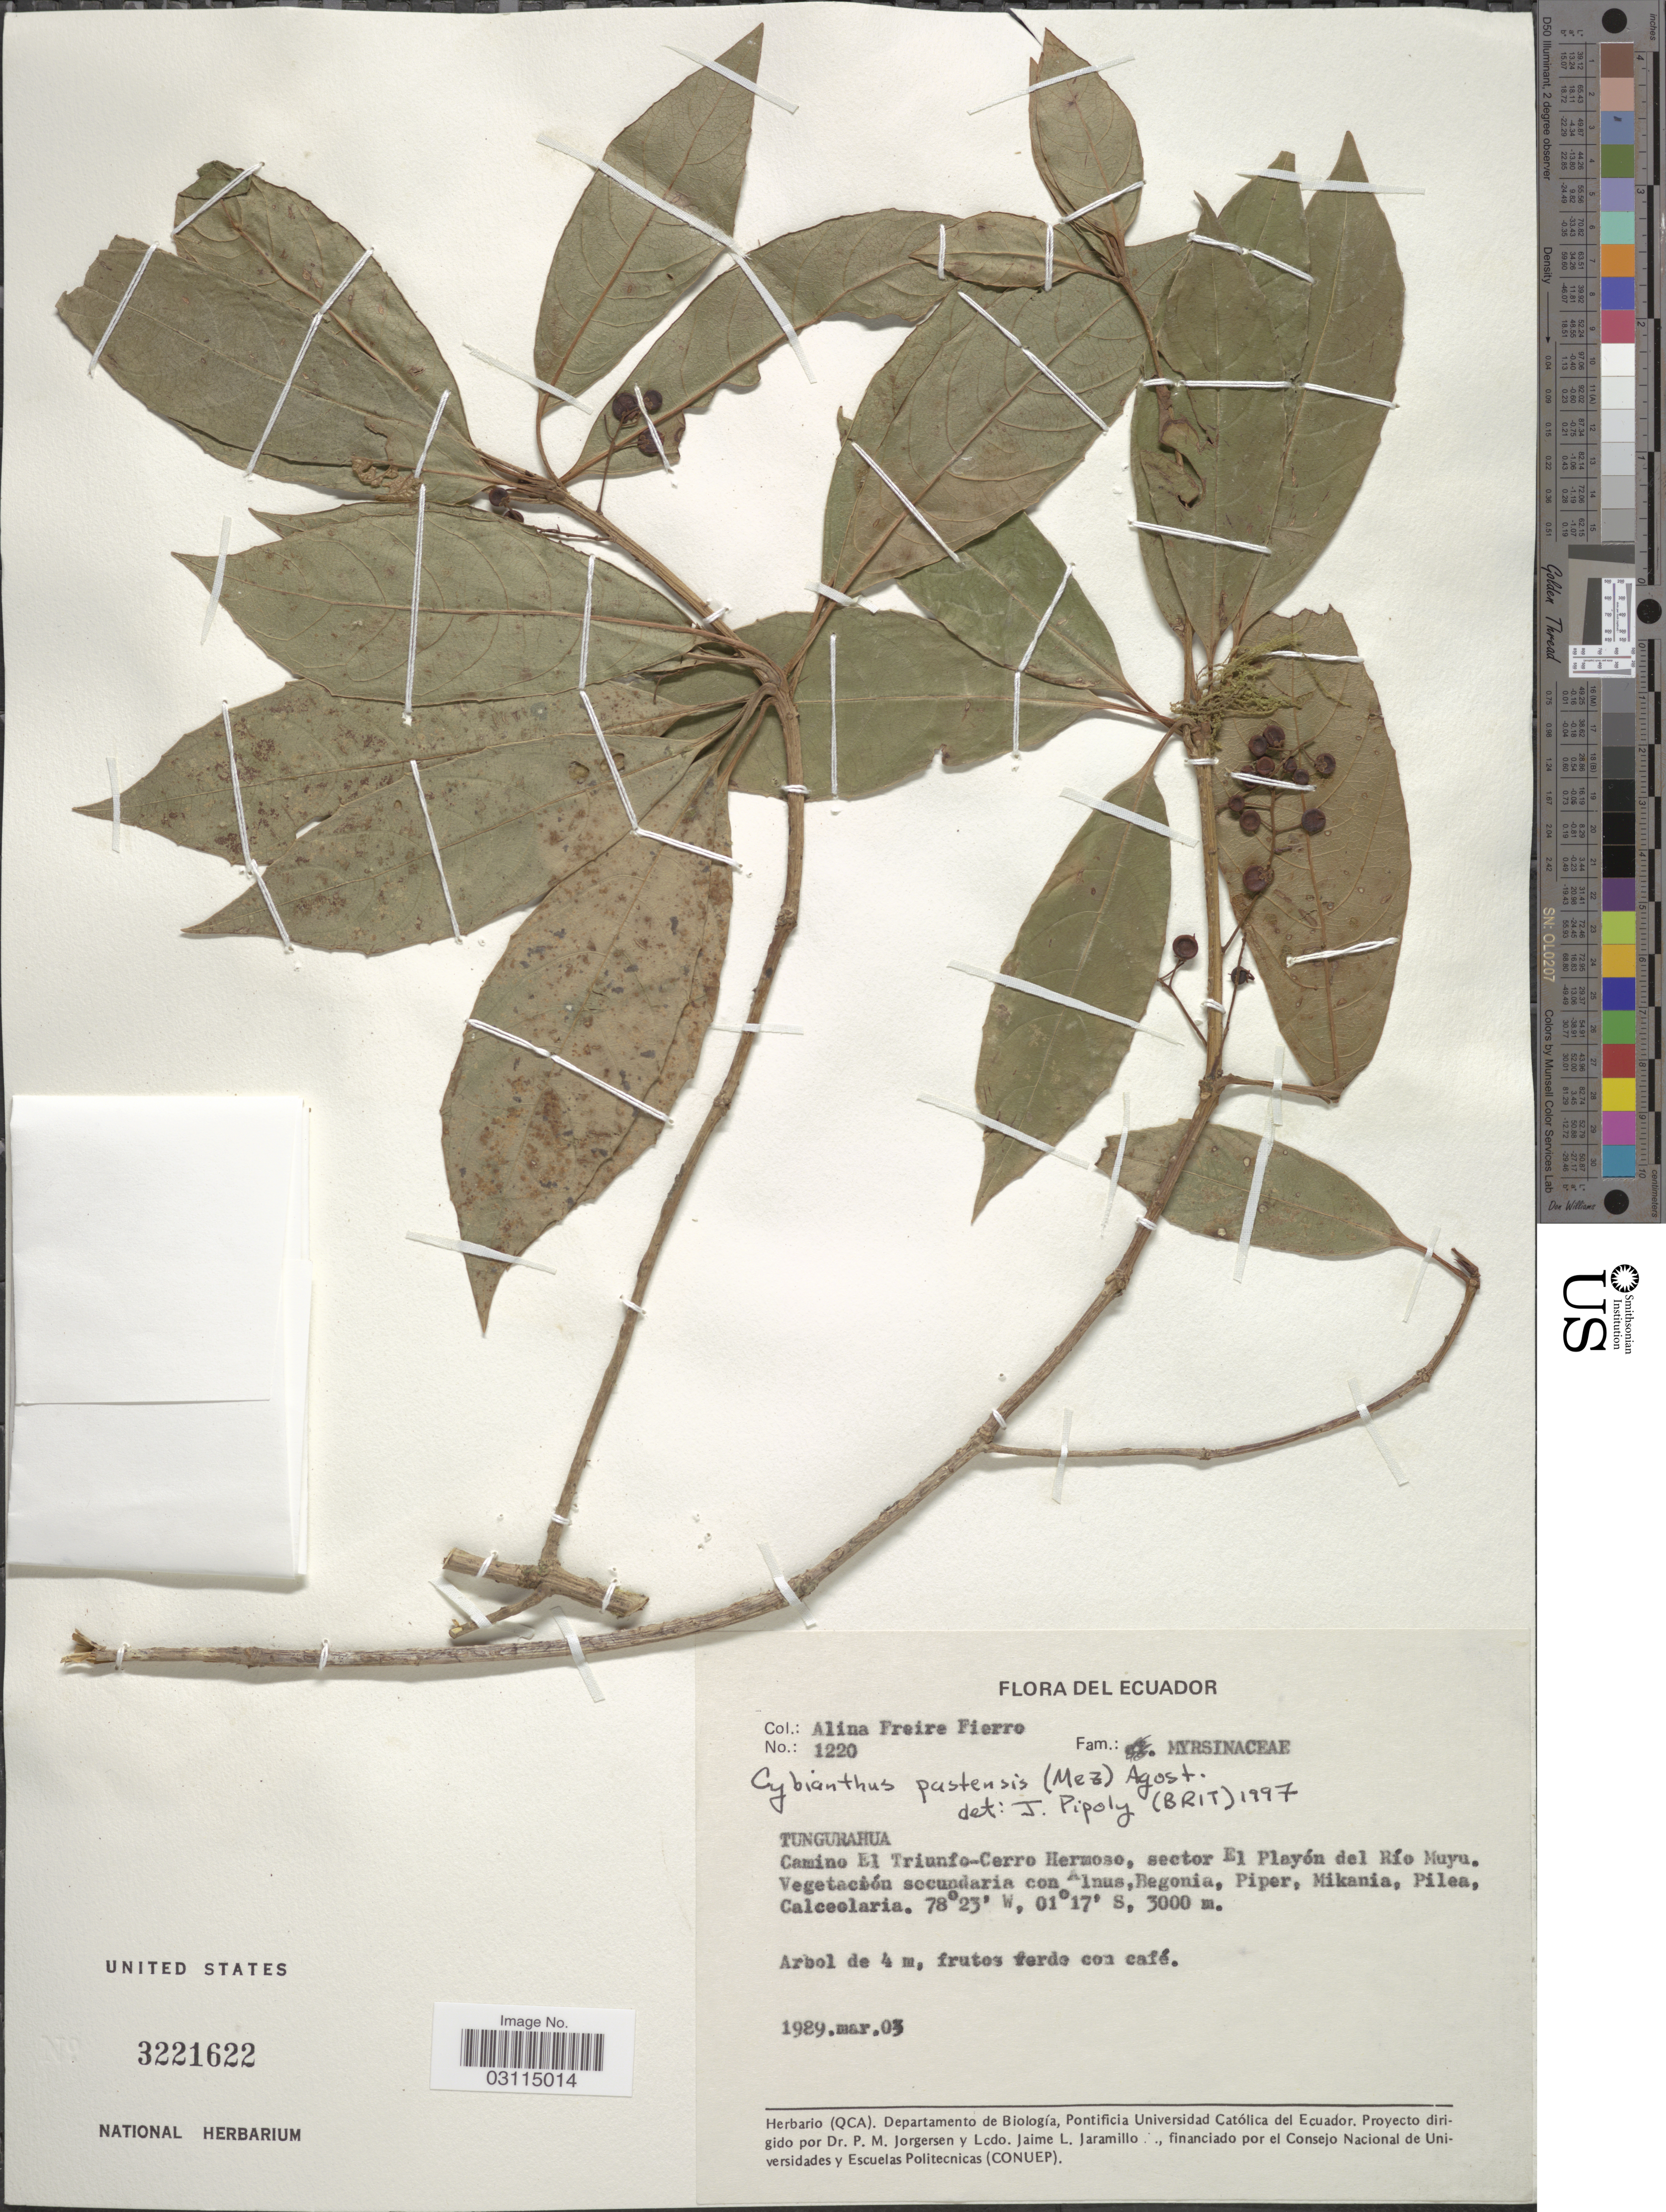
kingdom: Plantae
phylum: Tracheophyta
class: Magnoliopsida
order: Ericales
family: Primulaceae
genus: Cybianthus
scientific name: Cybianthus pastensis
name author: (Mez) G. Agostini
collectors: A. Freire-Fierro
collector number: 1220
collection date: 1989-03-03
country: Ecuador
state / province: Tungurahua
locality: Camino El Triunfo-Cerro Hermoso, sector El Playón del Río Muyu.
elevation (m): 3000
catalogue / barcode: US 3221622